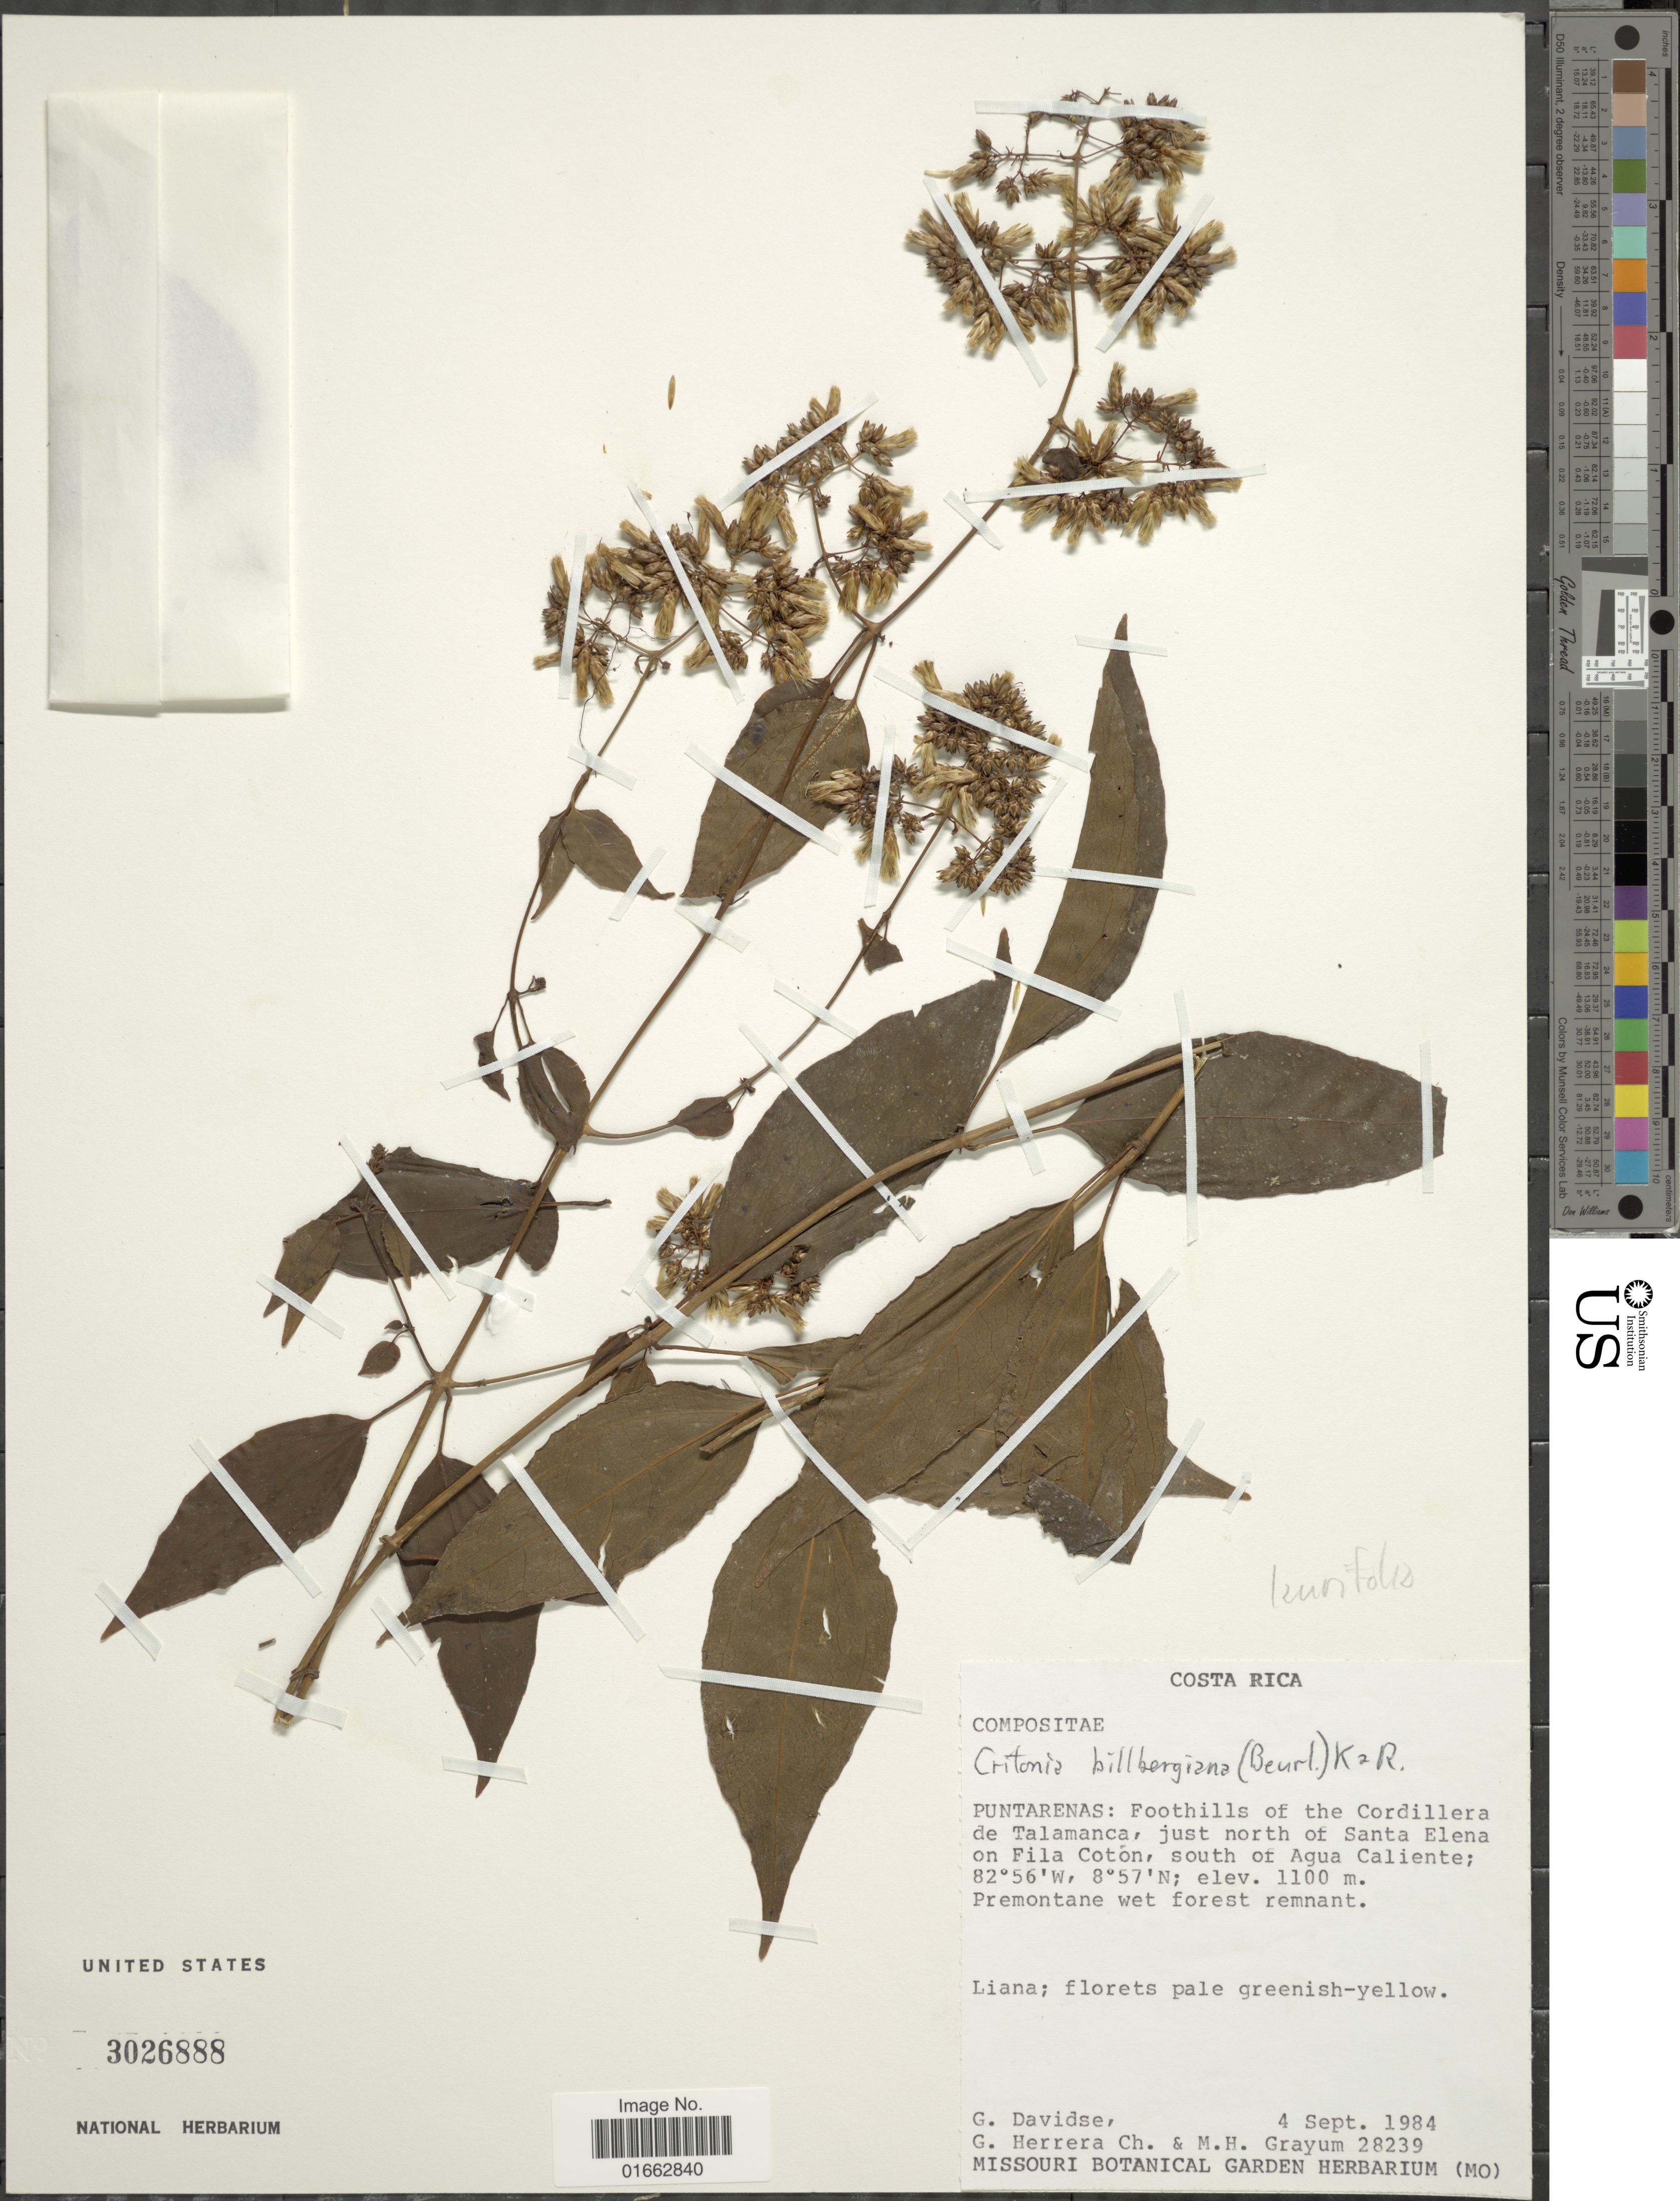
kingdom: Plantae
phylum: Tracheophyta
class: Magnoliopsida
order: Asterales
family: Asteraceae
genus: Critonia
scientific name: Critonia laurifolia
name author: (B.L. Rob.) R.M. King & H. Rob.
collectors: G. Davidse, G. Herrera Ch. & M. H. Grayum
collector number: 28239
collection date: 1984-09-04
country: Costa Rica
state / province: Puntarenas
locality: Foothills of the Cordillera de Talamanca, just north of Santa Elena on Fila Cotón, south of Agua Caliente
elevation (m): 1100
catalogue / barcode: US 3026888